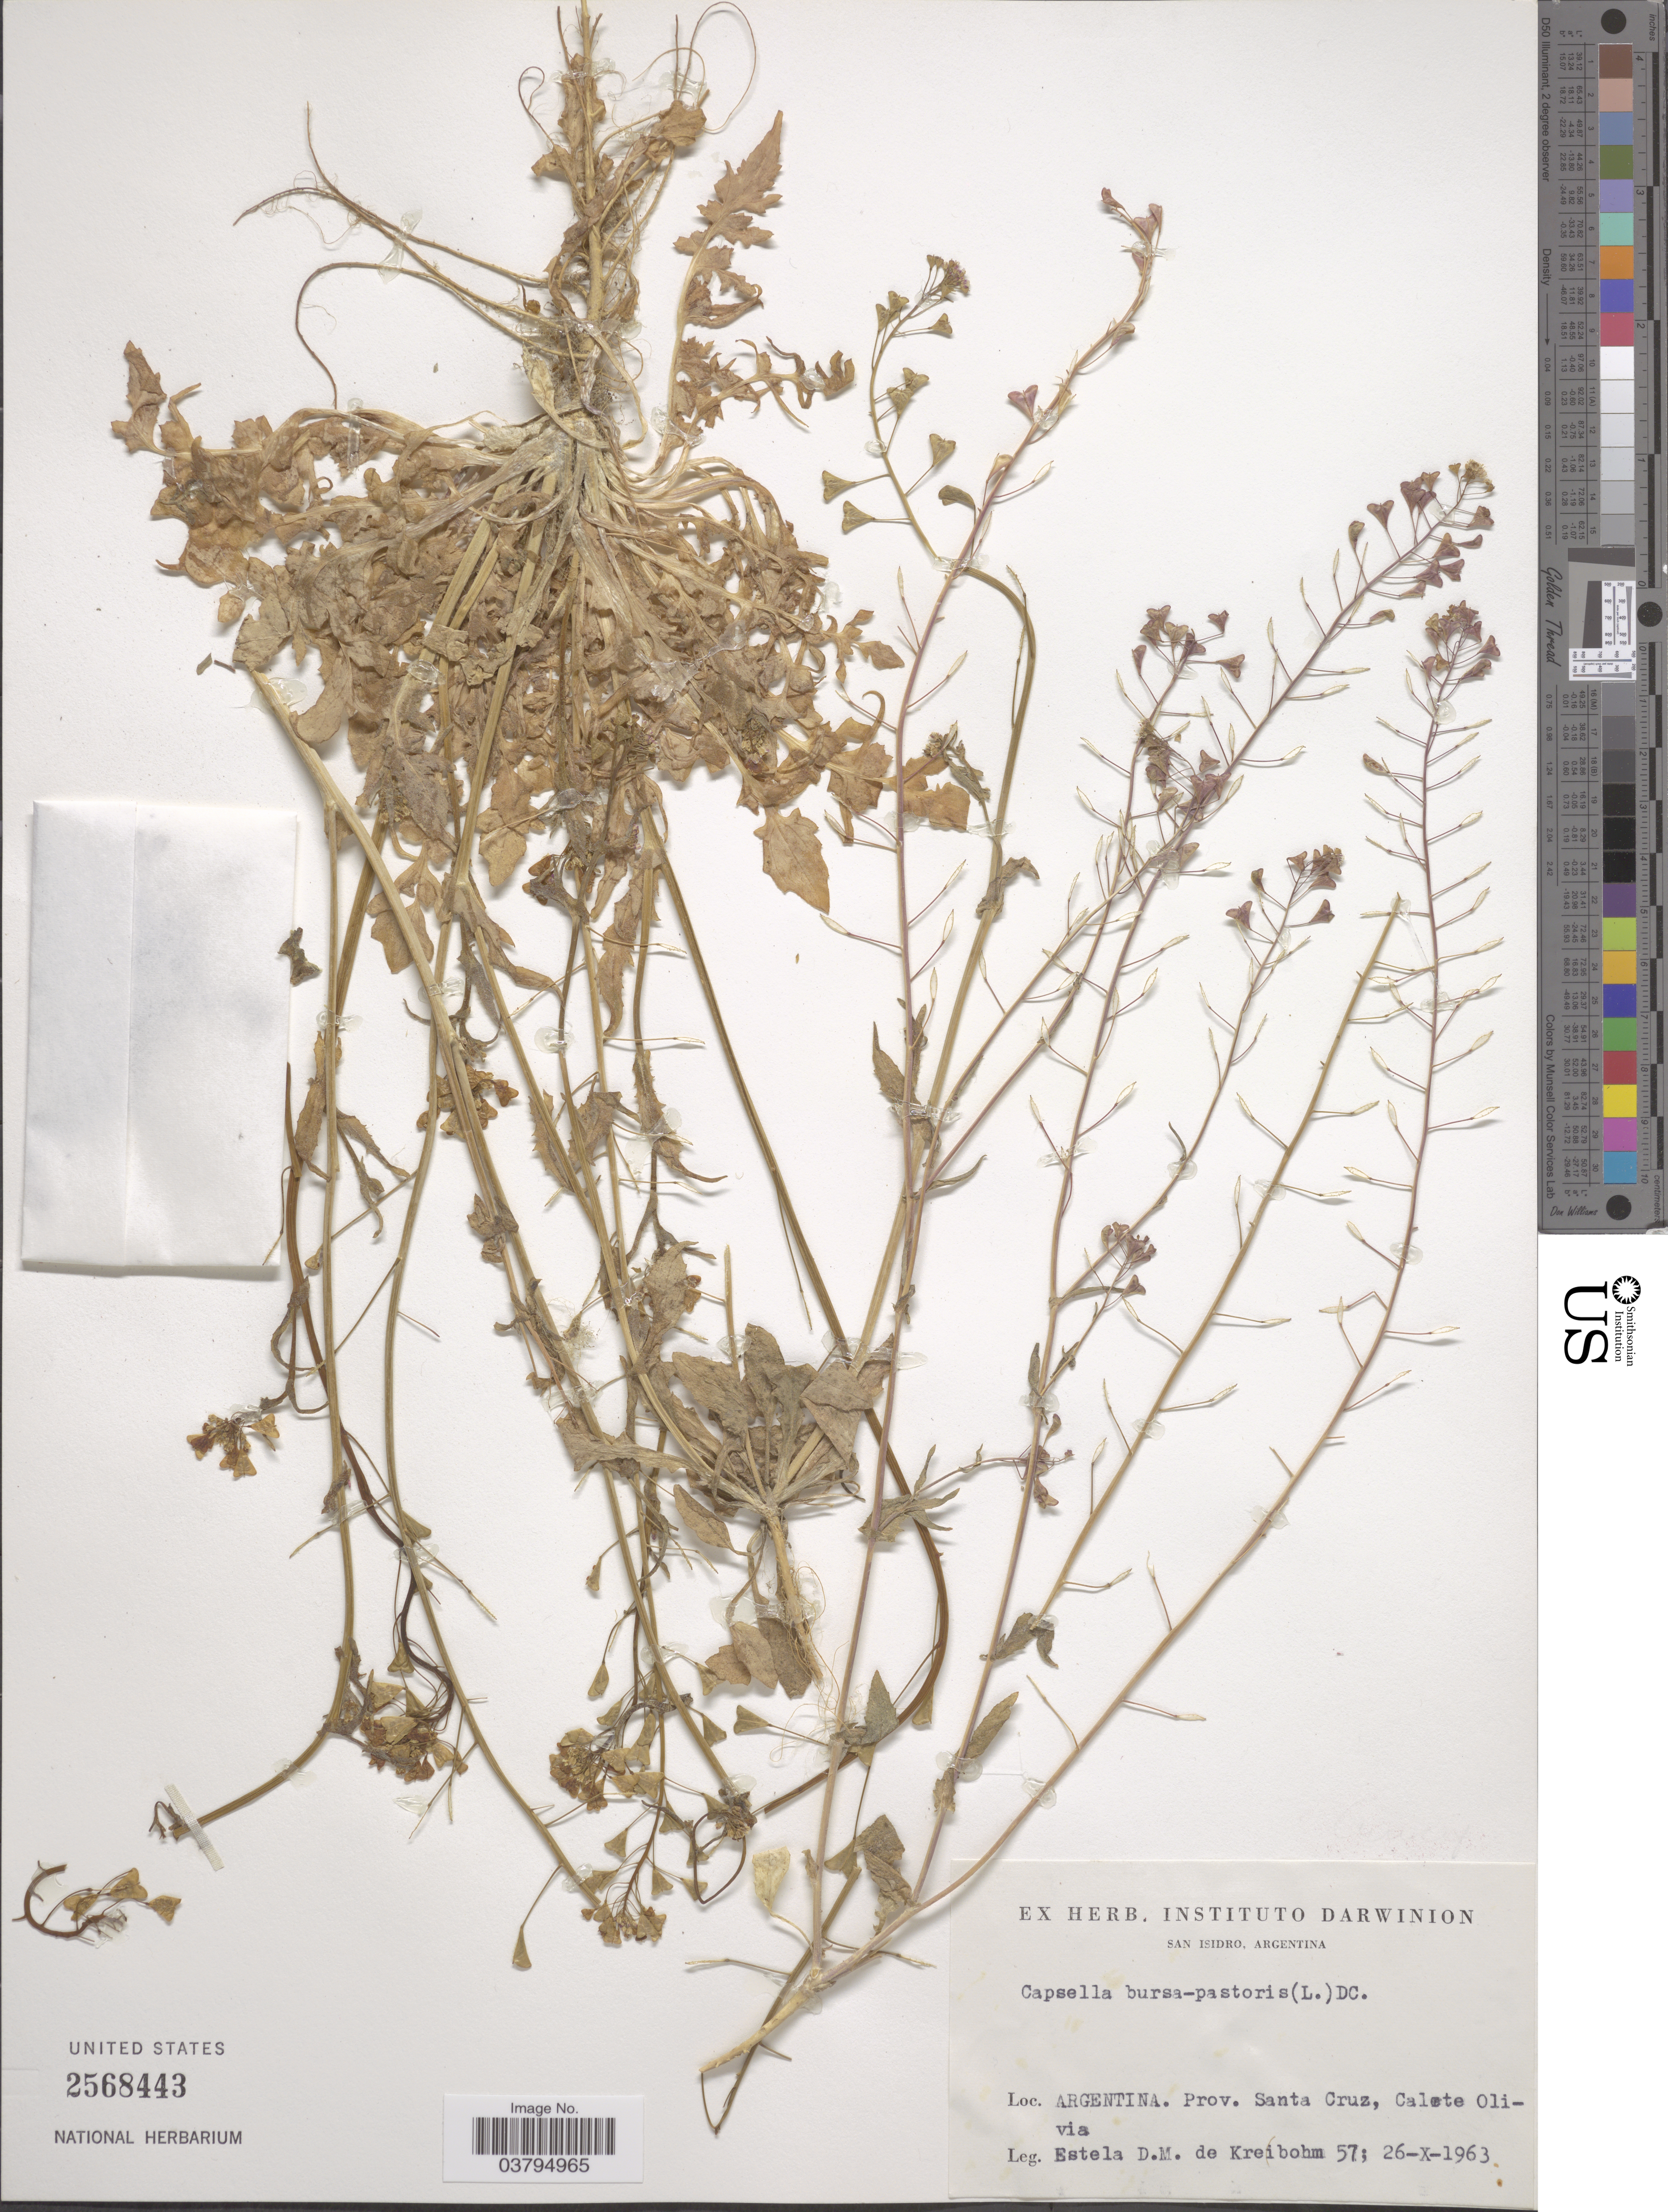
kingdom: Plantae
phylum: Tracheophyta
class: Magnoliopsida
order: Brassicales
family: Brassicaceae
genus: Capsella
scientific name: Capsella bursa-pastoris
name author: (L.) Medik.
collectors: E. Kreibohm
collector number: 57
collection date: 1963-10-26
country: Argentina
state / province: Santa Cruz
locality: Calete Olivia.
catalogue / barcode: US 2568443